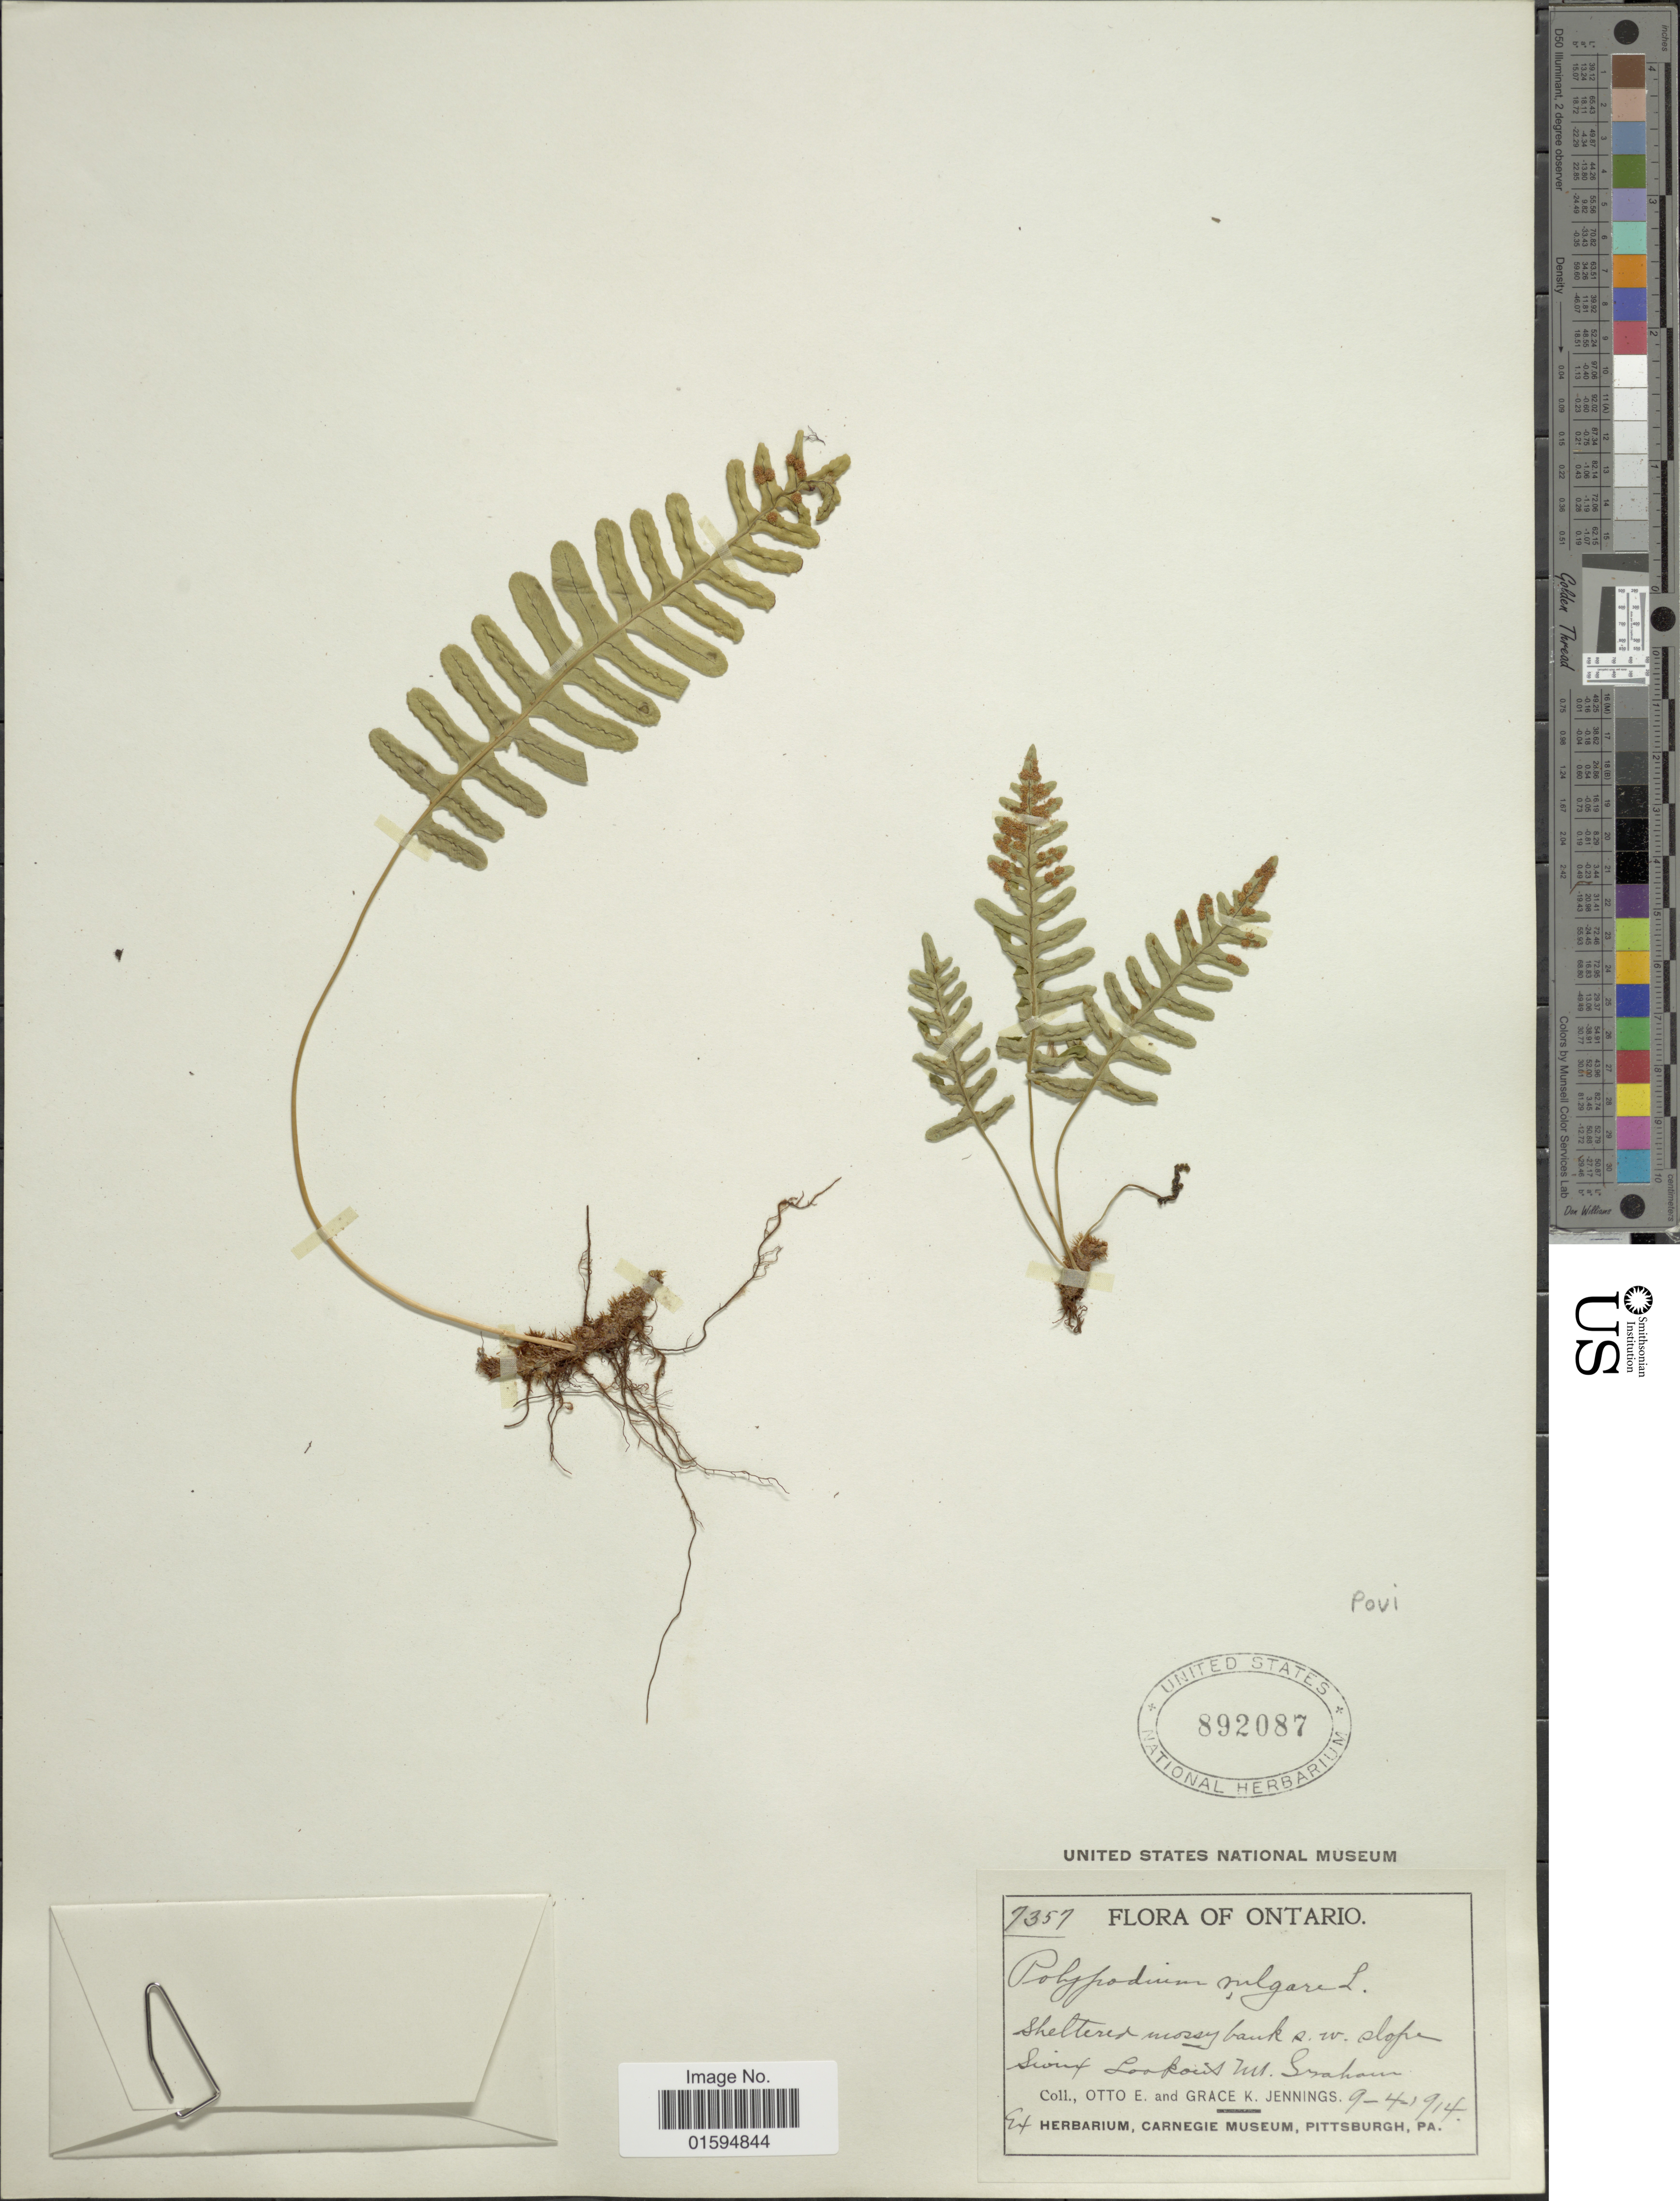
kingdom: Plantae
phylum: Tracheophyta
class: Polypodiopsida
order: Polypodiales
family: Polypodiaceae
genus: Polypodium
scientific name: Polypodium virginianum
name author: L.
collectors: E. Otto & G. K. Jennings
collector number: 7357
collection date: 1914-04-09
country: Canada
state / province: Ontario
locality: Sheltered mossy bank s.w. slope Sioux Lookout Mt. Graham.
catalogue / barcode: US 892087